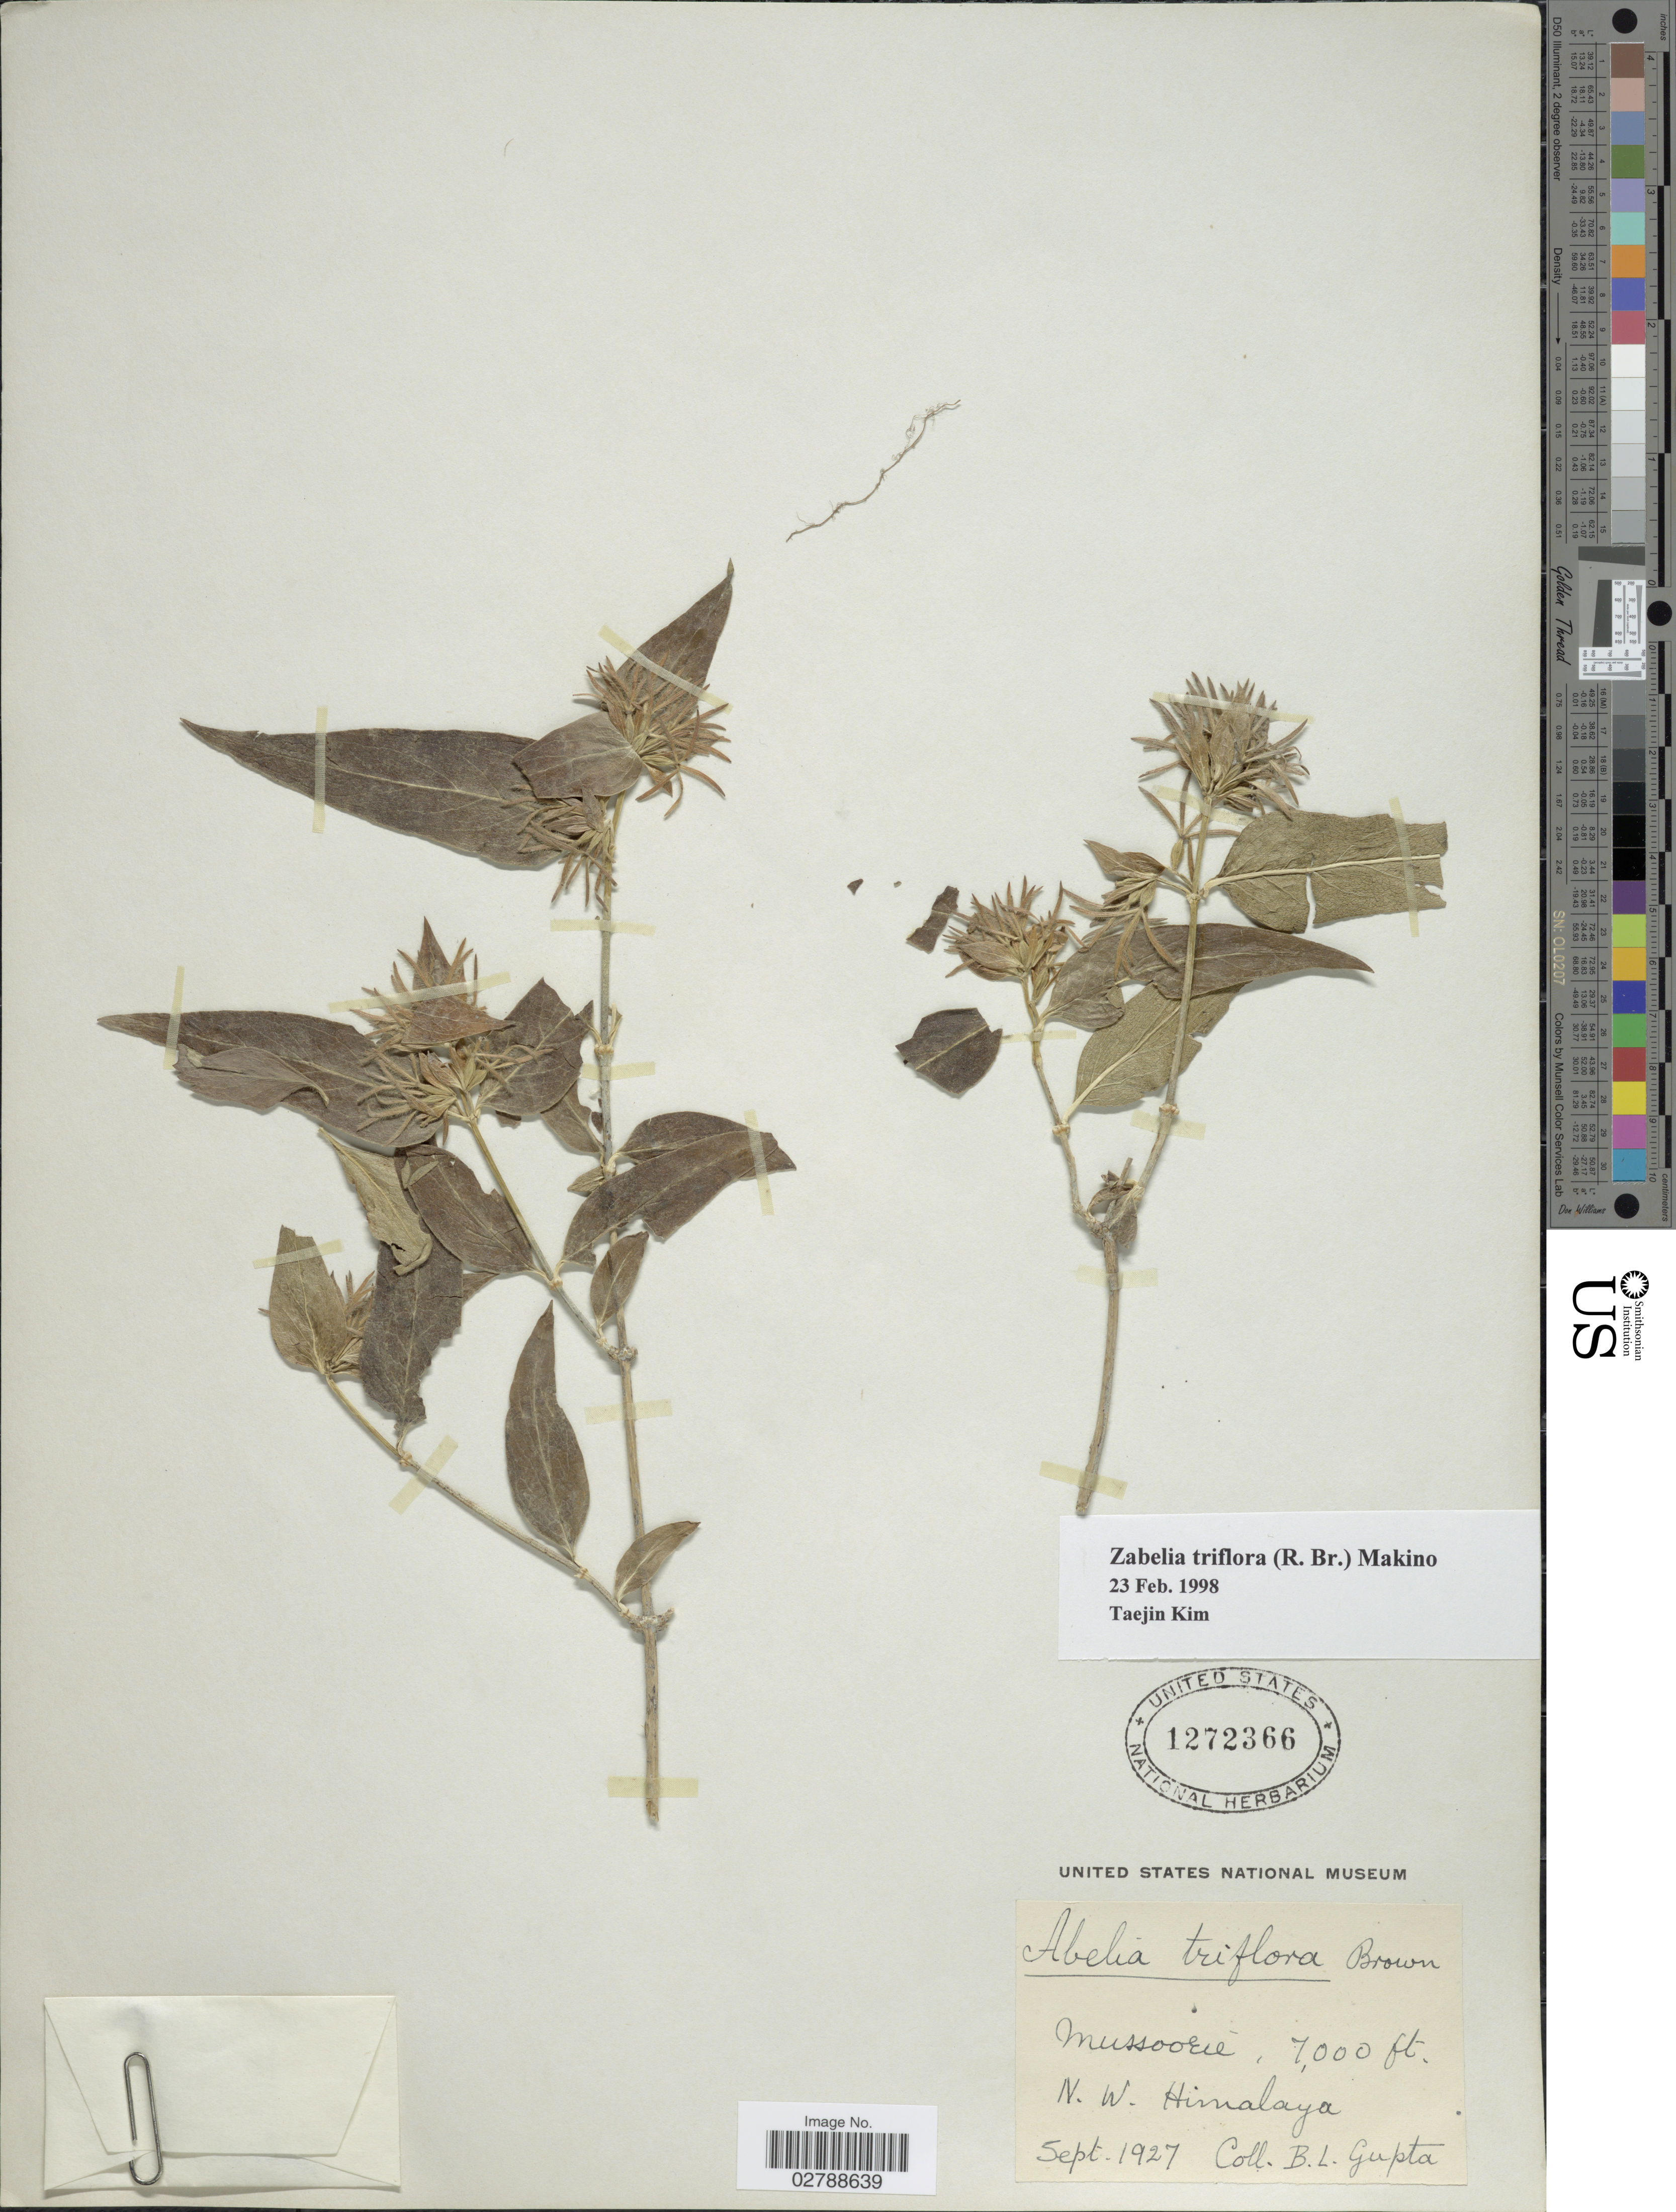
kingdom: Plantae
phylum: Tracheophyta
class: Magnoliopsida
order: Dipsacales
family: Caprifoliaceae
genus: Zabelia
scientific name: Zabelia triflora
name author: (R. Br. ex Wall.) Makino ex Hisauti & H. Hara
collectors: B. L. Gupta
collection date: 1927-09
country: India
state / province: Uttarakhand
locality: Mussoorie, N.W. Himalaya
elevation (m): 2134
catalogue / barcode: US 1272366